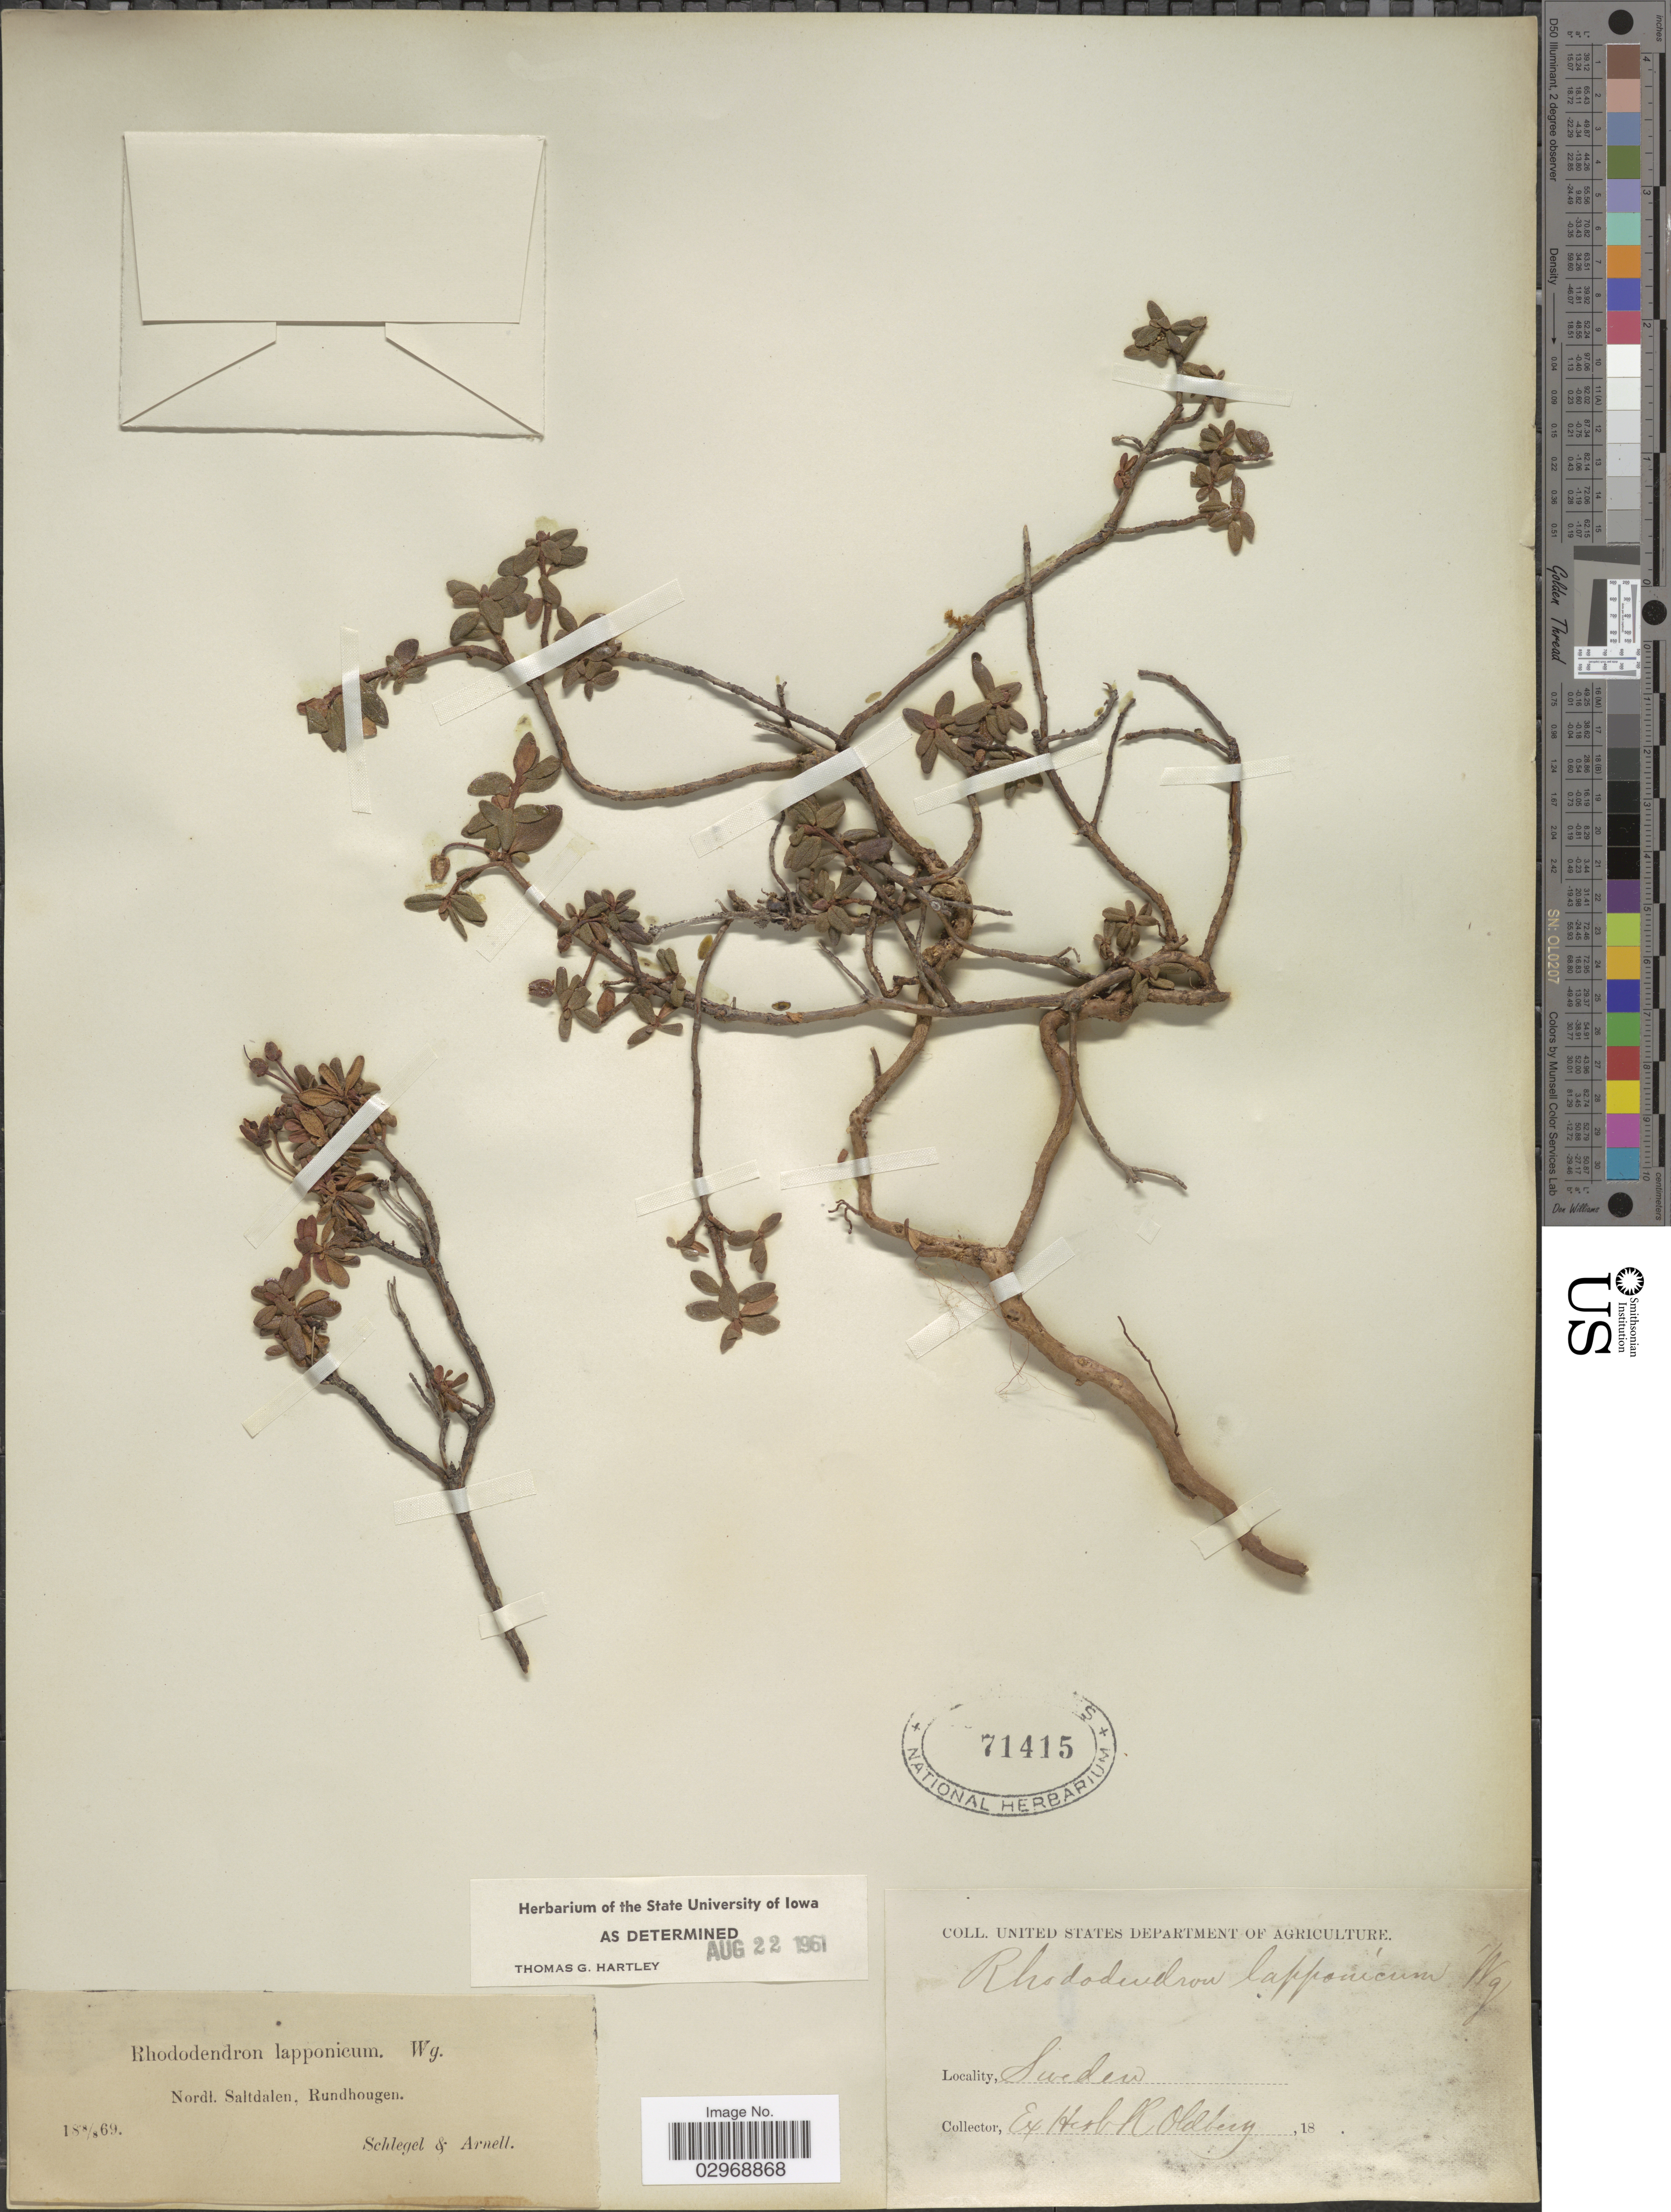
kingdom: Plantae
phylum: Tracheophyta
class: Magnoliopsida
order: Ericales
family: Ericaceae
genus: Rhododendron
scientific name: Rhododendron lapponicum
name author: (L.) Wahlenb.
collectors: Schlegel & Arnell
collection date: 1869-08-08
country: Sweden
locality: Nordl. Saltdalen, Rundhougen.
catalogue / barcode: US 71415